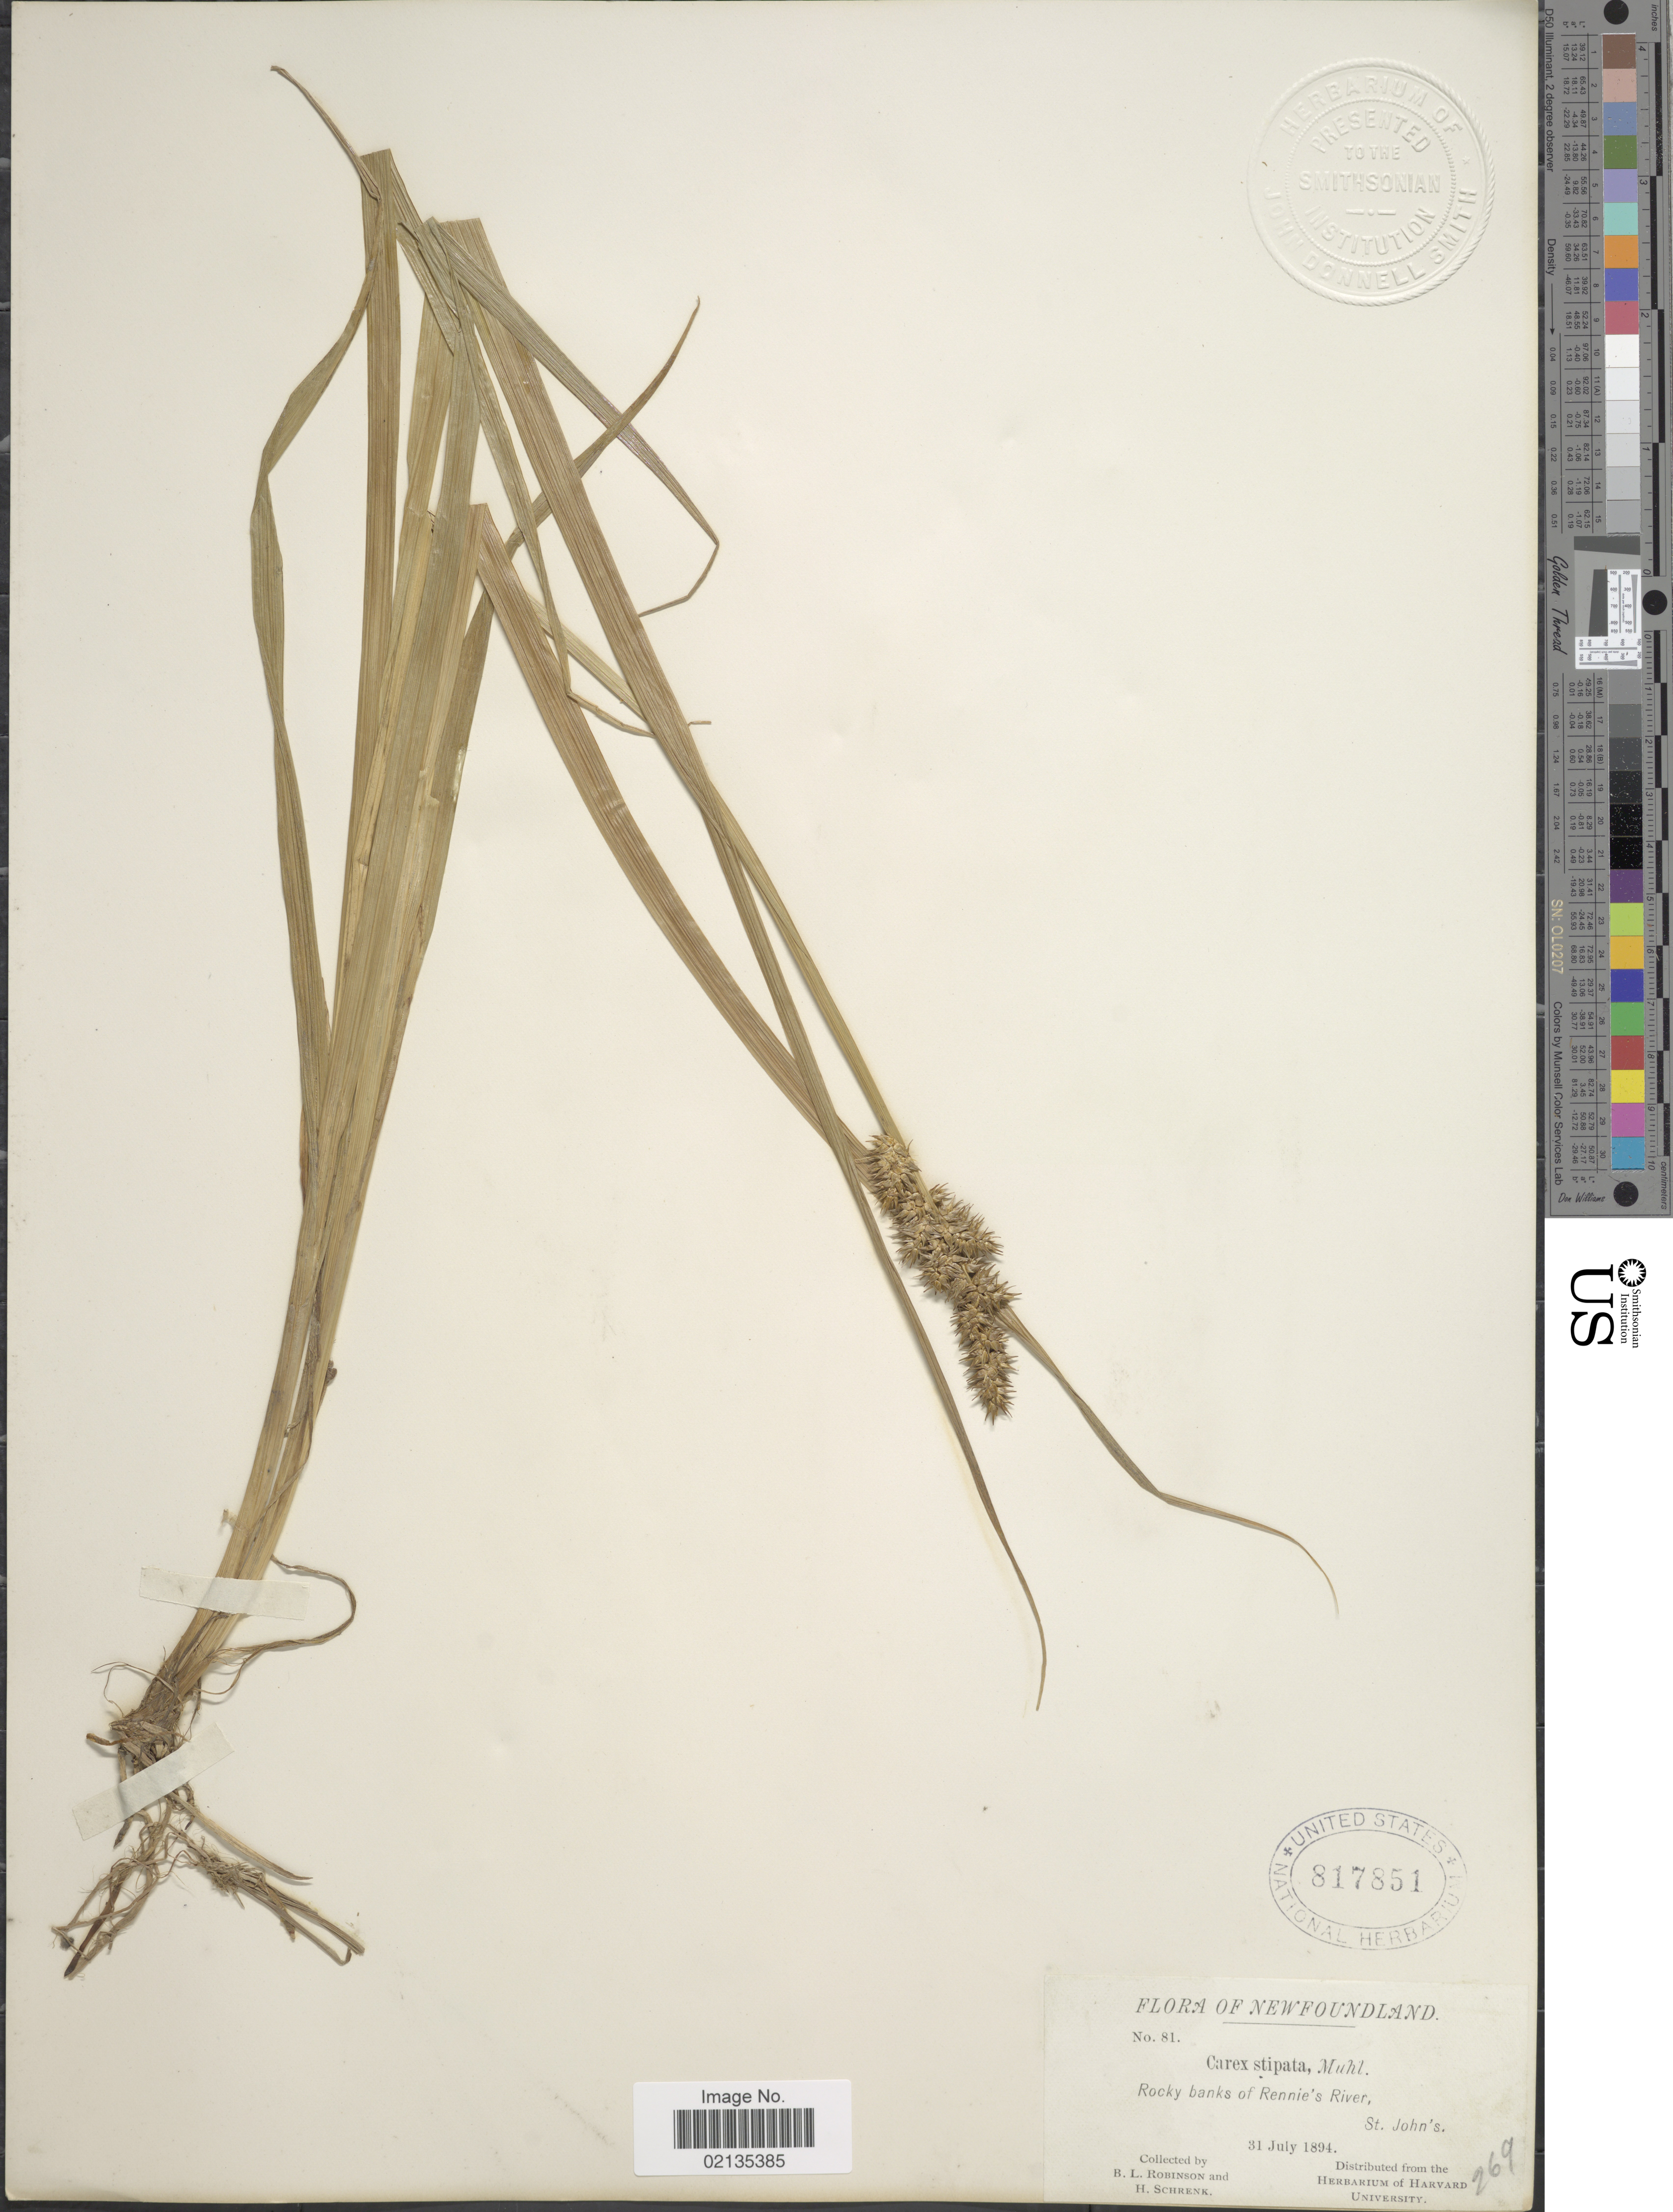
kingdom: Plantae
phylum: Tracheophyta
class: Liliopsida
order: Poales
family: Cyperaceae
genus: Carex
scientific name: Carex stipata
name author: Muhl. ex Willd.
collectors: B. L. Robinson & H. Schrenk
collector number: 81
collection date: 1894-07-31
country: Canada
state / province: Newfoundland and Labrador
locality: Rocky banks of Rennie's River, St. Joh's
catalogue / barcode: US 817851